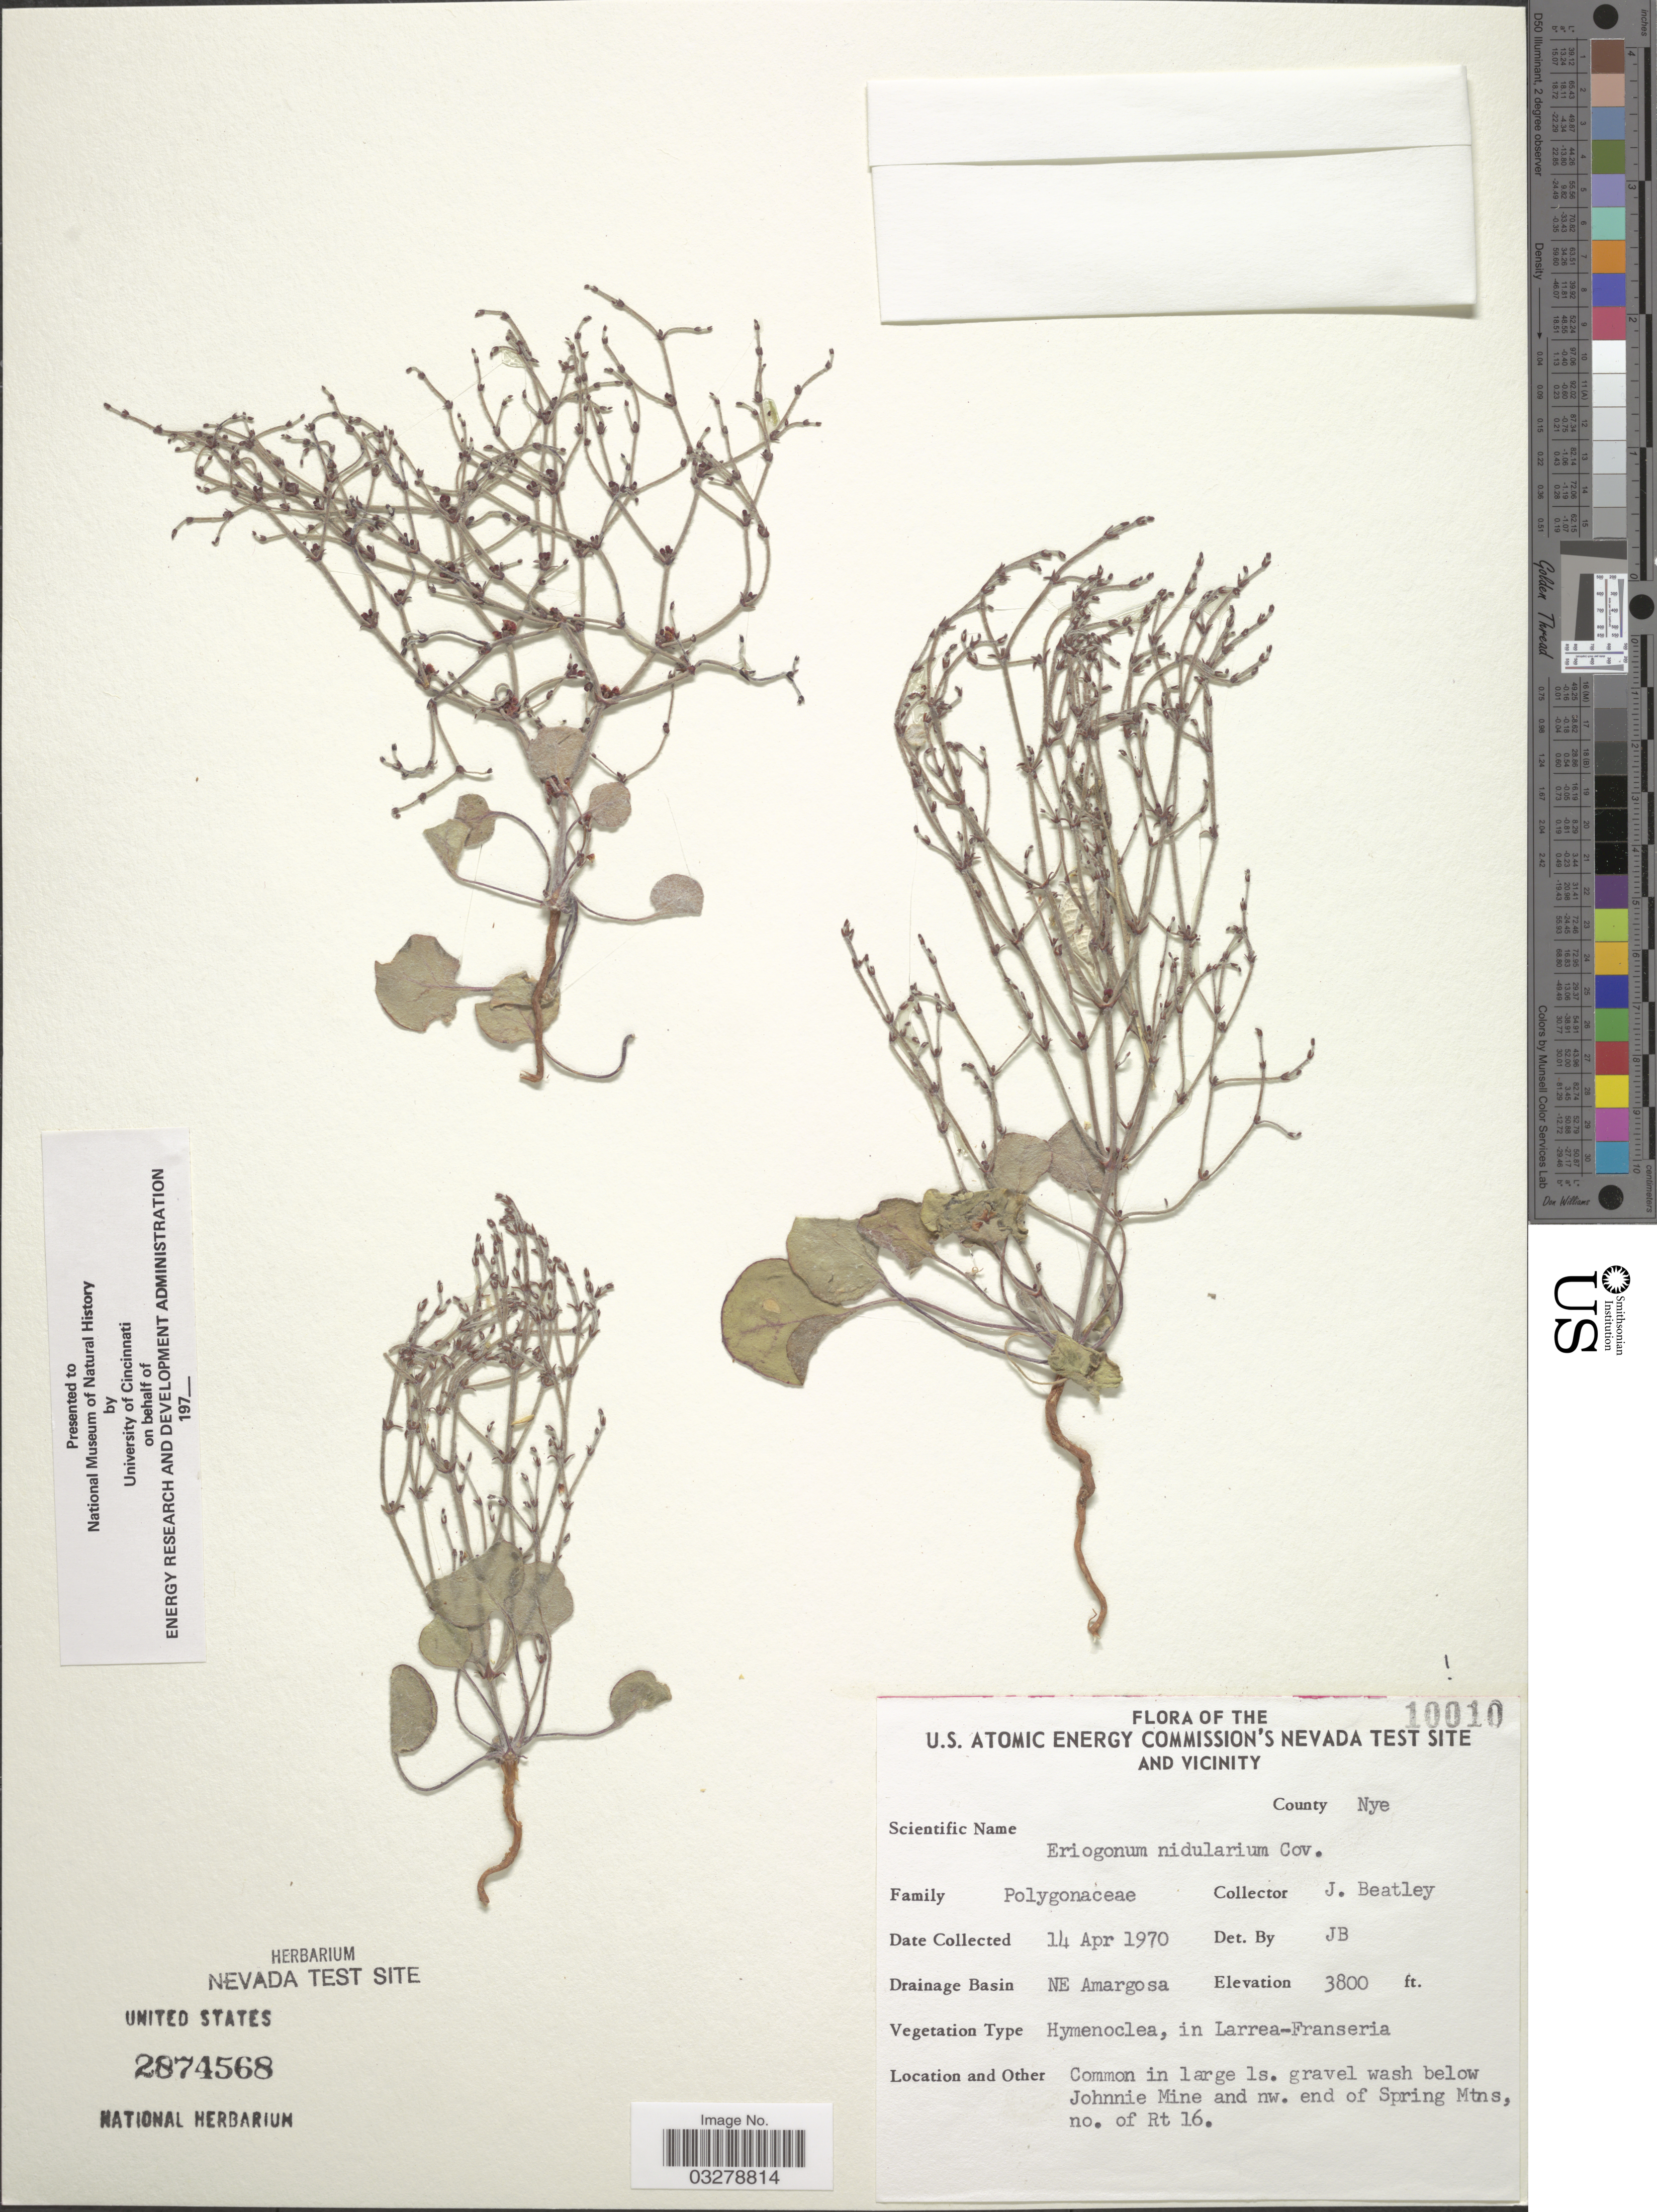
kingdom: Plantae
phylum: Tracheophyta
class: Magnoliopsida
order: Caryophyllales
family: Polygonaceae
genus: Eriogonum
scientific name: Eriogonum nidularium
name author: Coville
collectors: J. C. Beatley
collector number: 10010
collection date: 1970-04-14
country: United States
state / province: Nevada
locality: U.S. Atomic Energy Commission's Nevada Test Site and Vicinity. County Nye. Drainage Basin NE Amargosa. Below Johnnie Mine and nw. end of Spring Mtns, no. of Rt 16.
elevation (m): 1158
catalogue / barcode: US 2874568